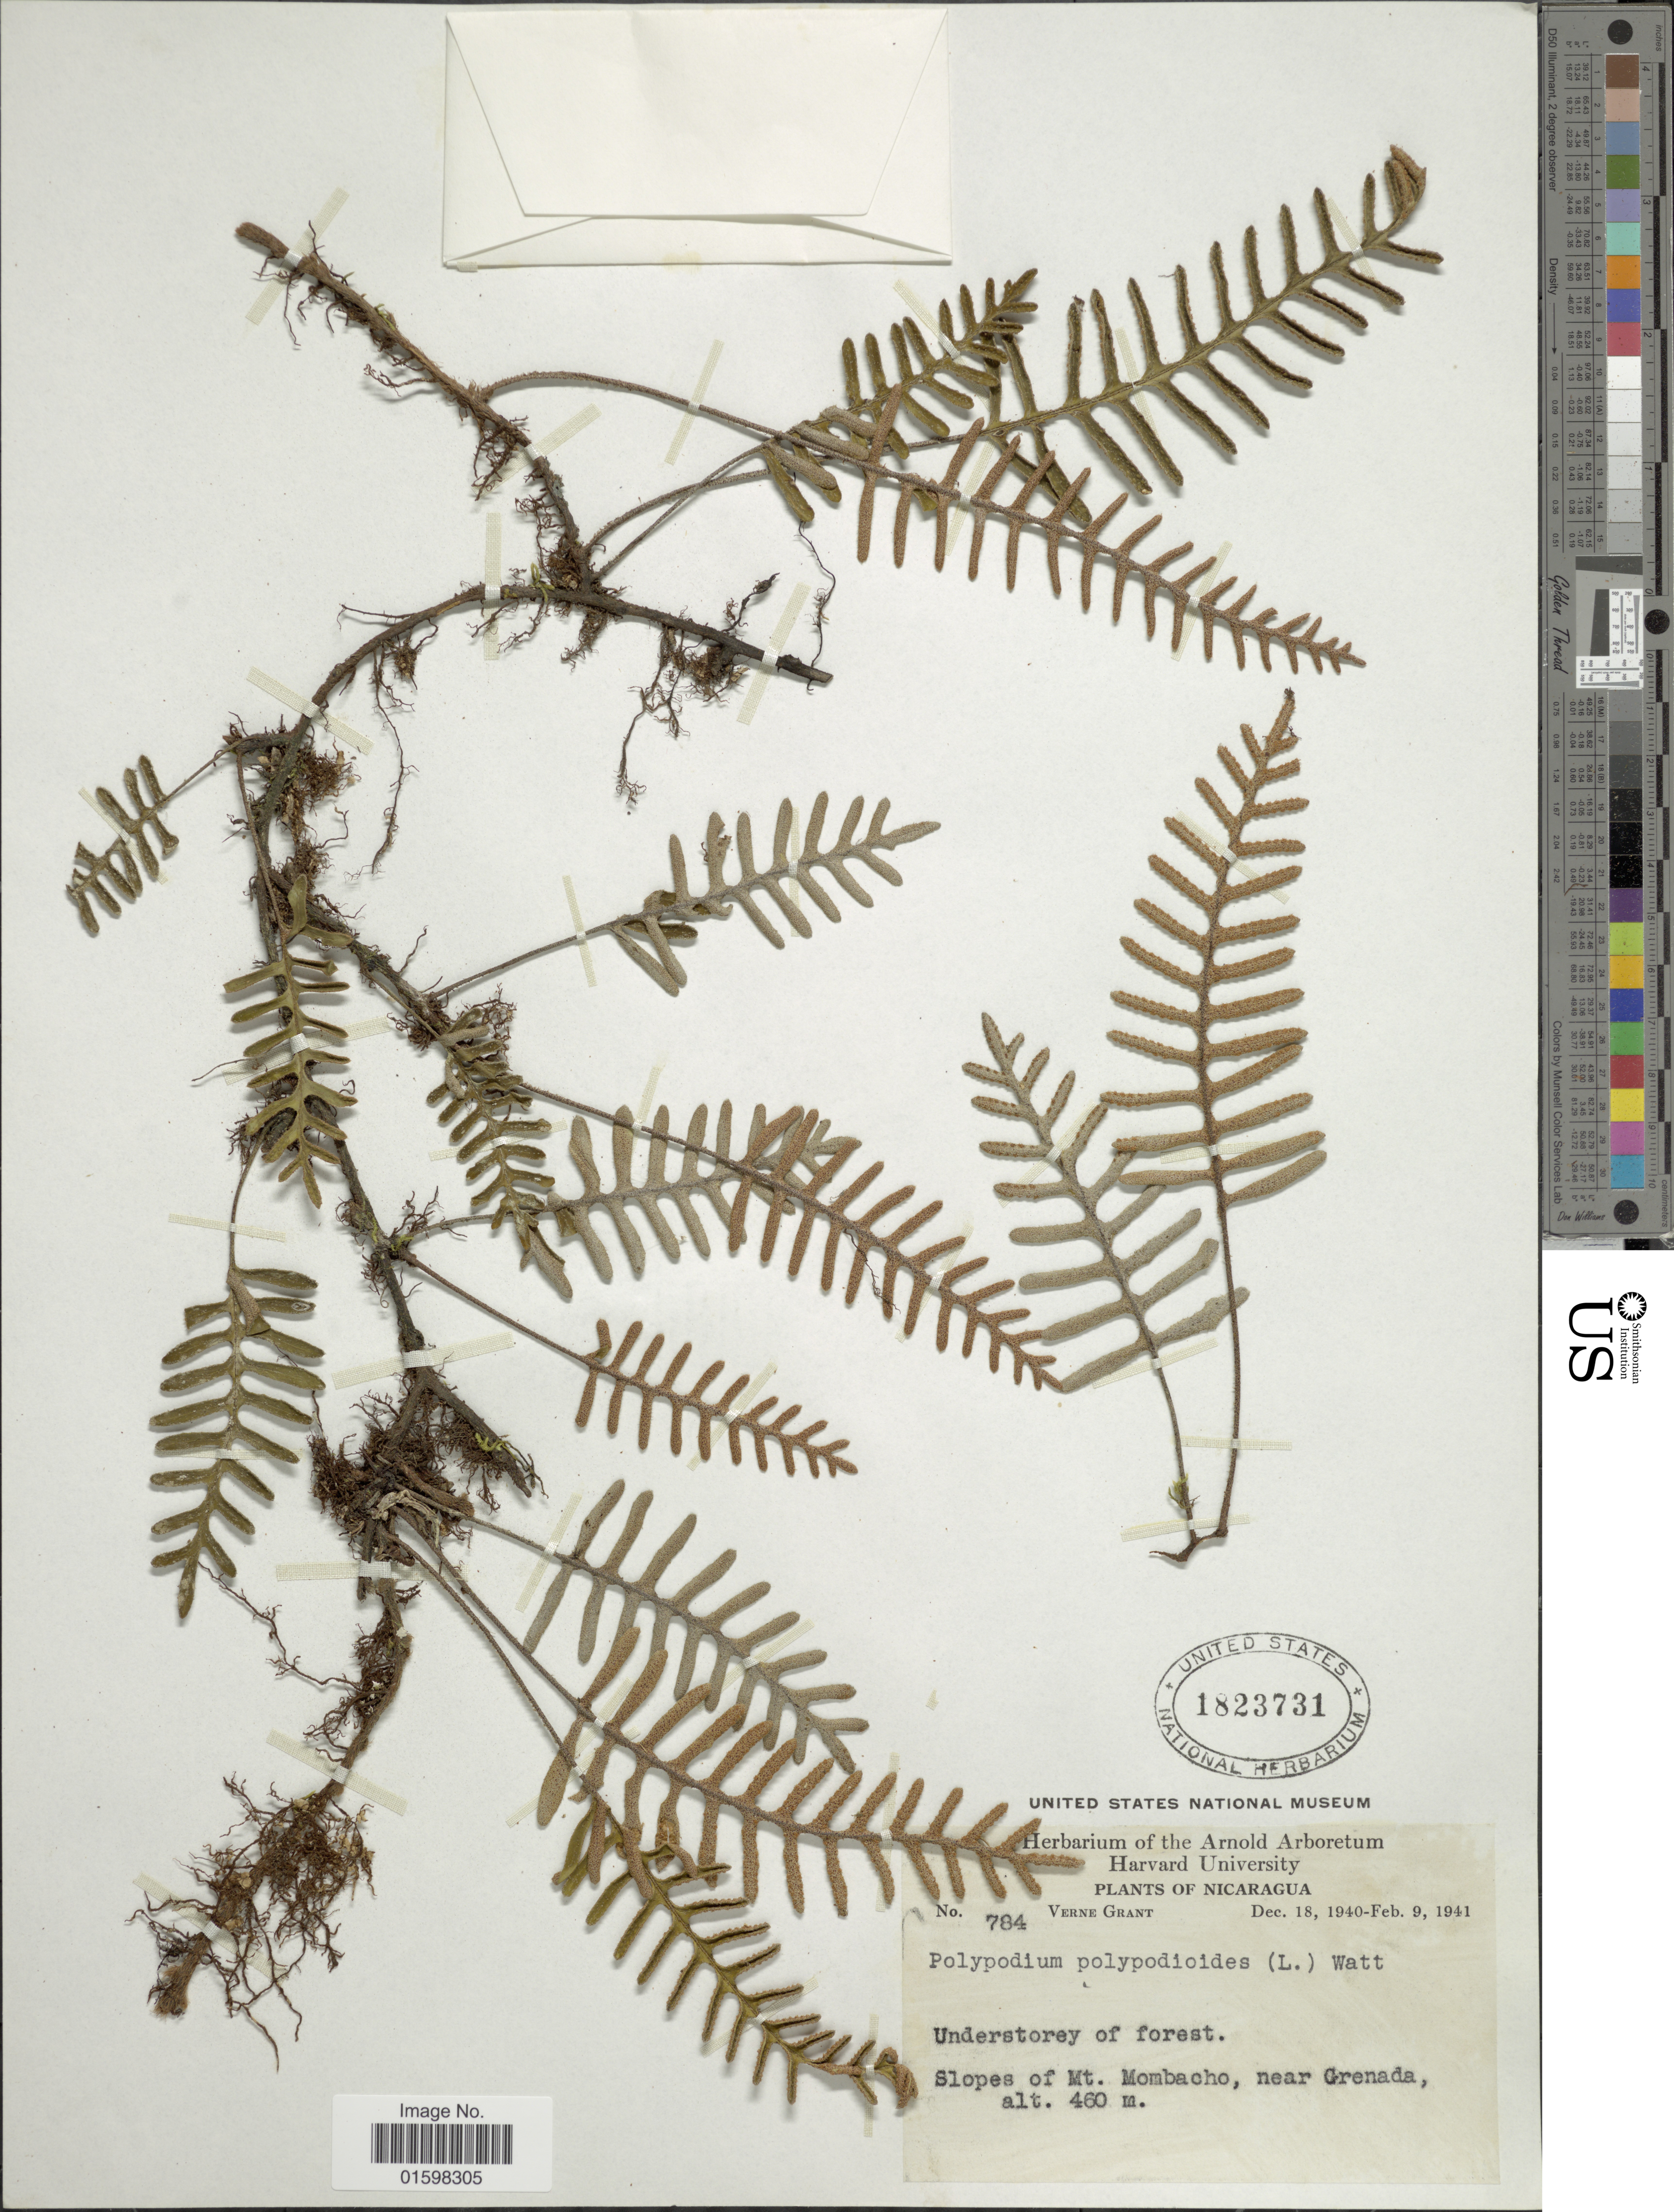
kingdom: Plantae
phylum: Tracheophyta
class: Polypodiopsida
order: Polypodiales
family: Polypodiaceae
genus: Pleopeltis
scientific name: Pleopeltis polypodioides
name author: (L.) E.G. Andrews & Windham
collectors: V. Grant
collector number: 784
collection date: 1940-12-18/1941-02-09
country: Nicaragua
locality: Slopes of Mt. Mombacho, near Grenada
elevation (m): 460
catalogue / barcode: US 1823731